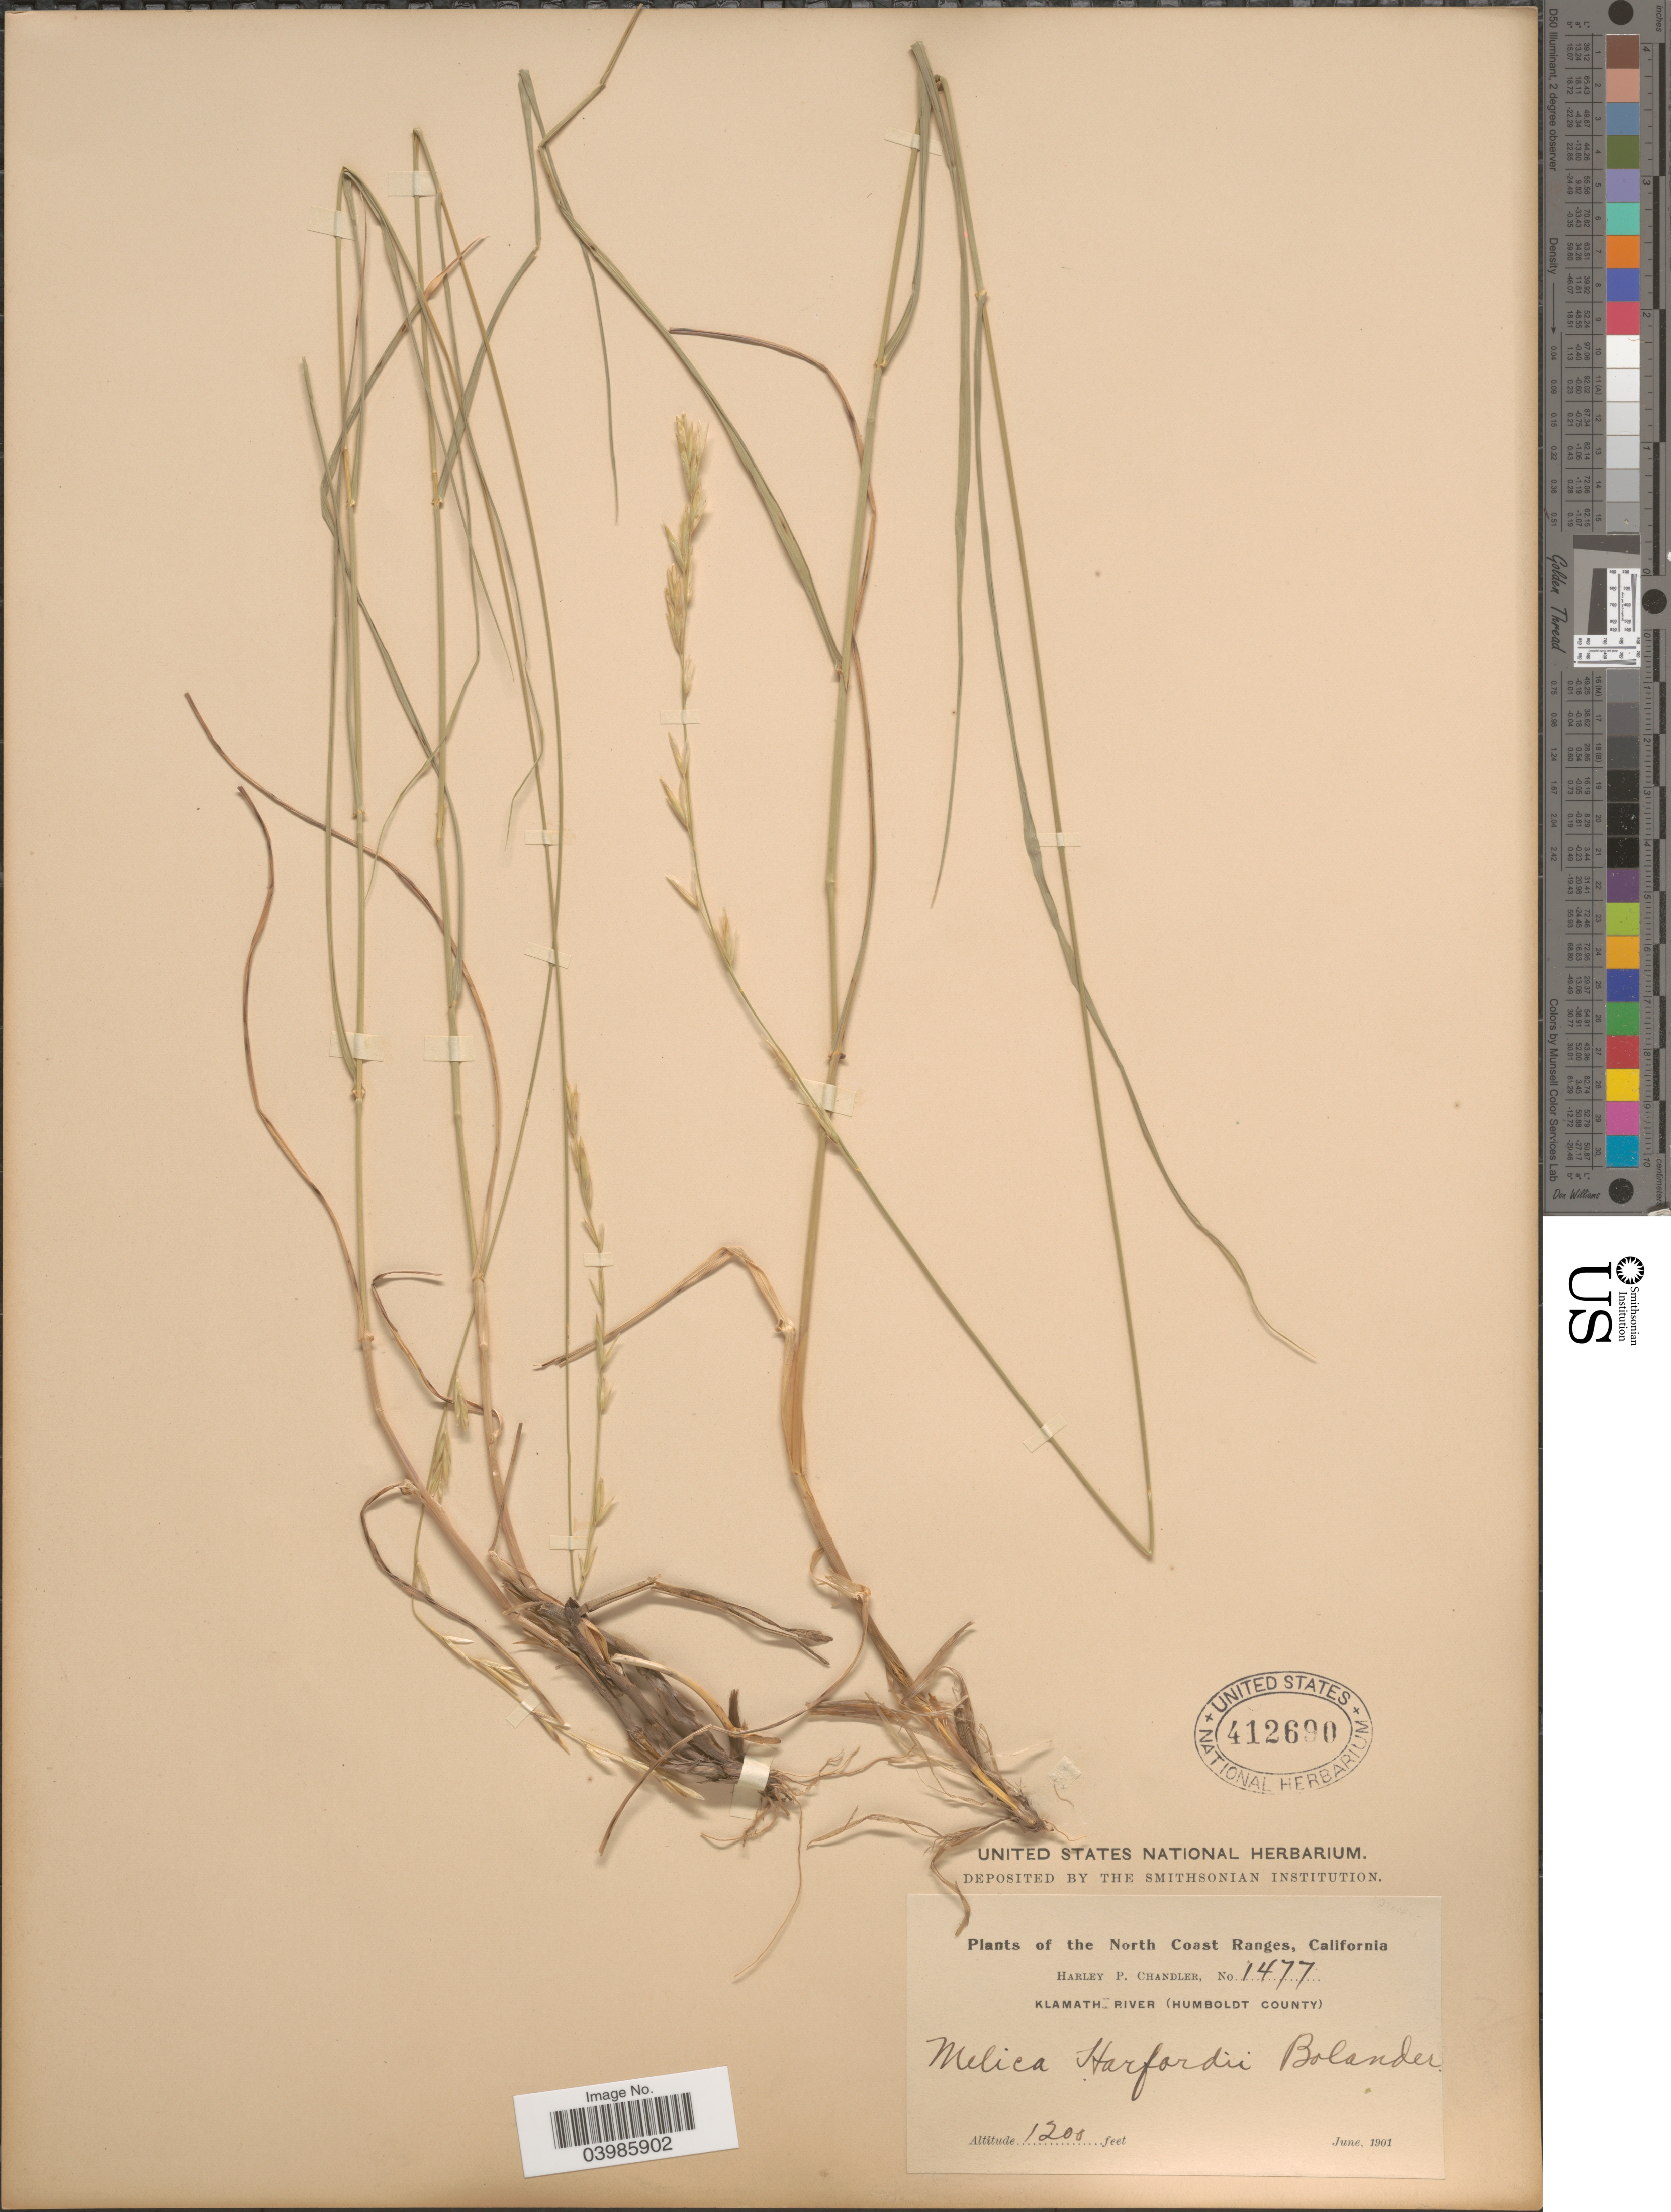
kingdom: Plantae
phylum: Tracheophyta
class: Liliopsida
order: Poales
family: Poaceae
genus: Melica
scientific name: Melica harfordii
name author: Bol.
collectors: H. Chandler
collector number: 1477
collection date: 1901-06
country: United States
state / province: California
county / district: Humboldt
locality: The North Coast Ranges. Klamath River (Humboldt County).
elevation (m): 366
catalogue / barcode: US 412690